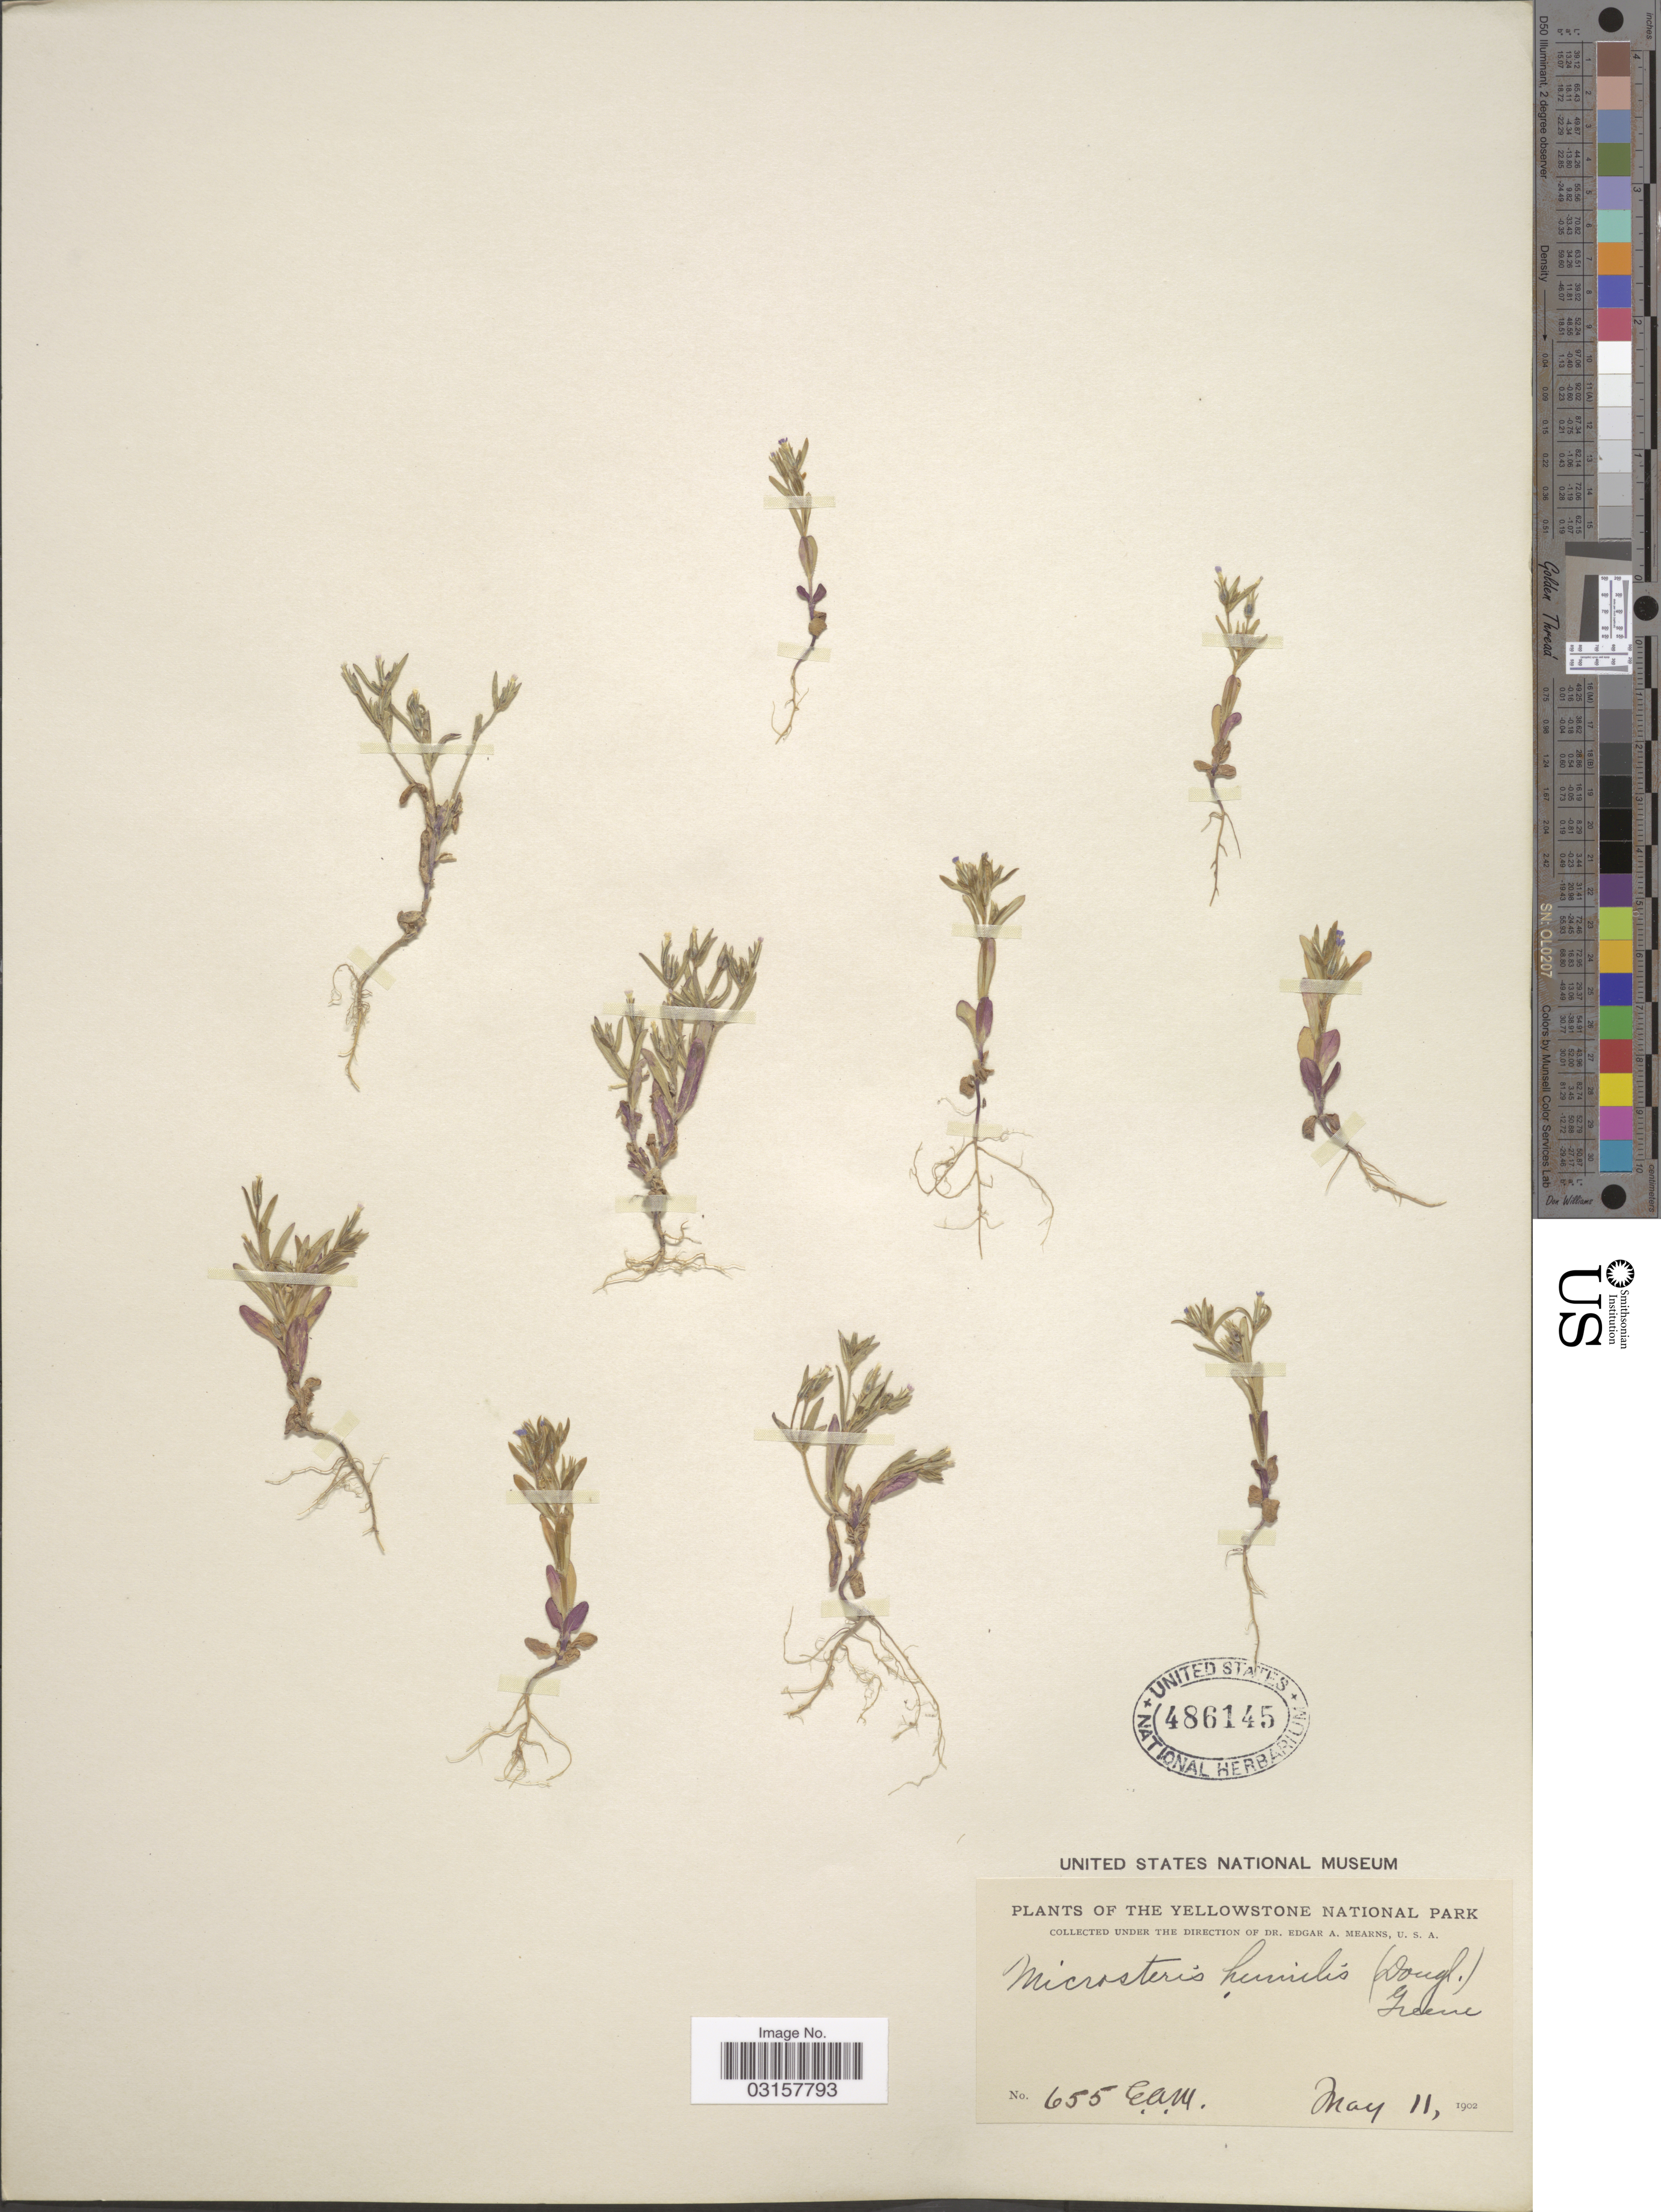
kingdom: Plantae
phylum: Tracheophyta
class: Magnoliopsida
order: Ericales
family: Polemoniaceae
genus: Microsteris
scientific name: Microsteris gracilis var. humilior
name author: (Hook.) Cronquist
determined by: (US) Smithsonian Institution - National Museum of Natural History - Department of Botany (UNITED STATES)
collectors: E. A. Mearns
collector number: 655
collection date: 1902-05-11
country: United States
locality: The Yellowstone National Park.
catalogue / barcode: US 486145